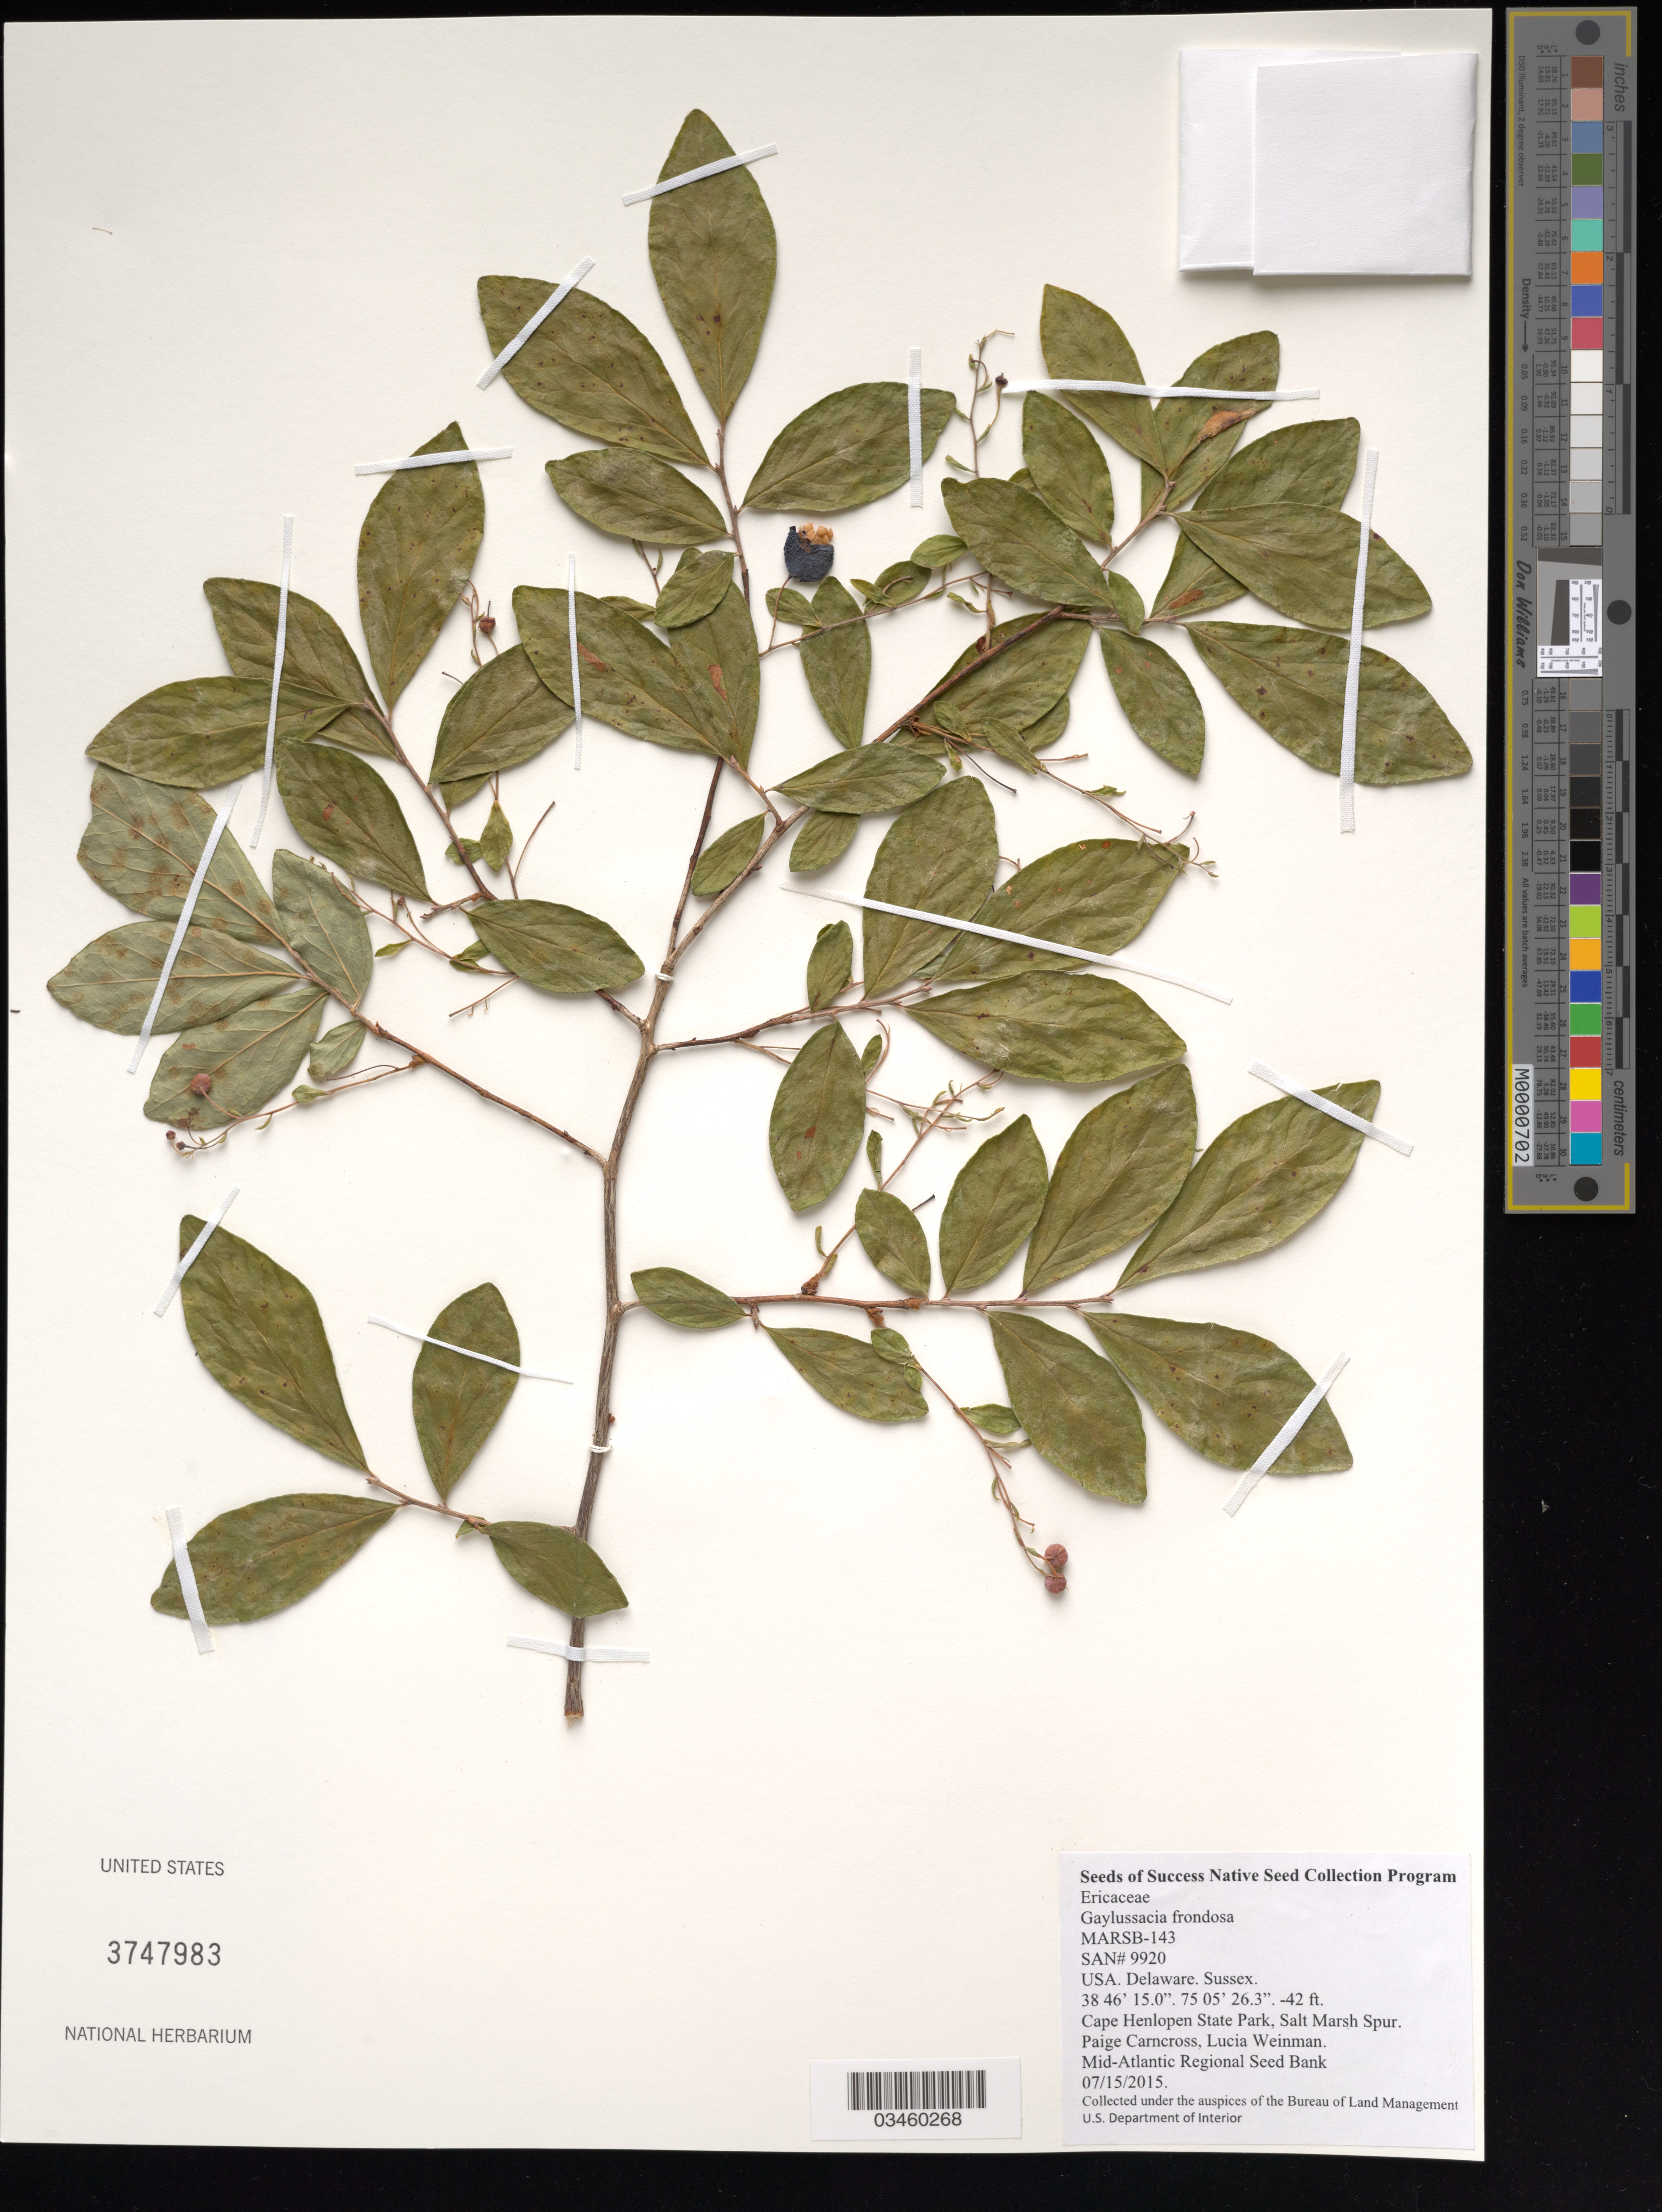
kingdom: Plantae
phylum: Tracheophyta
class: Magnoliopsida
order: Ericales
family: Ericaceae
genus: Gaylussacia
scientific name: Gaylussacia frondosa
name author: (L.) Torr. & A. Gray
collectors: P. Carncross & L. Weinman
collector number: MARSB-143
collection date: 2015-07-15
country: United States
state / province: Delaware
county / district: Sussex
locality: Cape Henlopen State Park, Salt Marsh Spur Trail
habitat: North Atlantic Maritime Forest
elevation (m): -13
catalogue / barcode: US 3747983